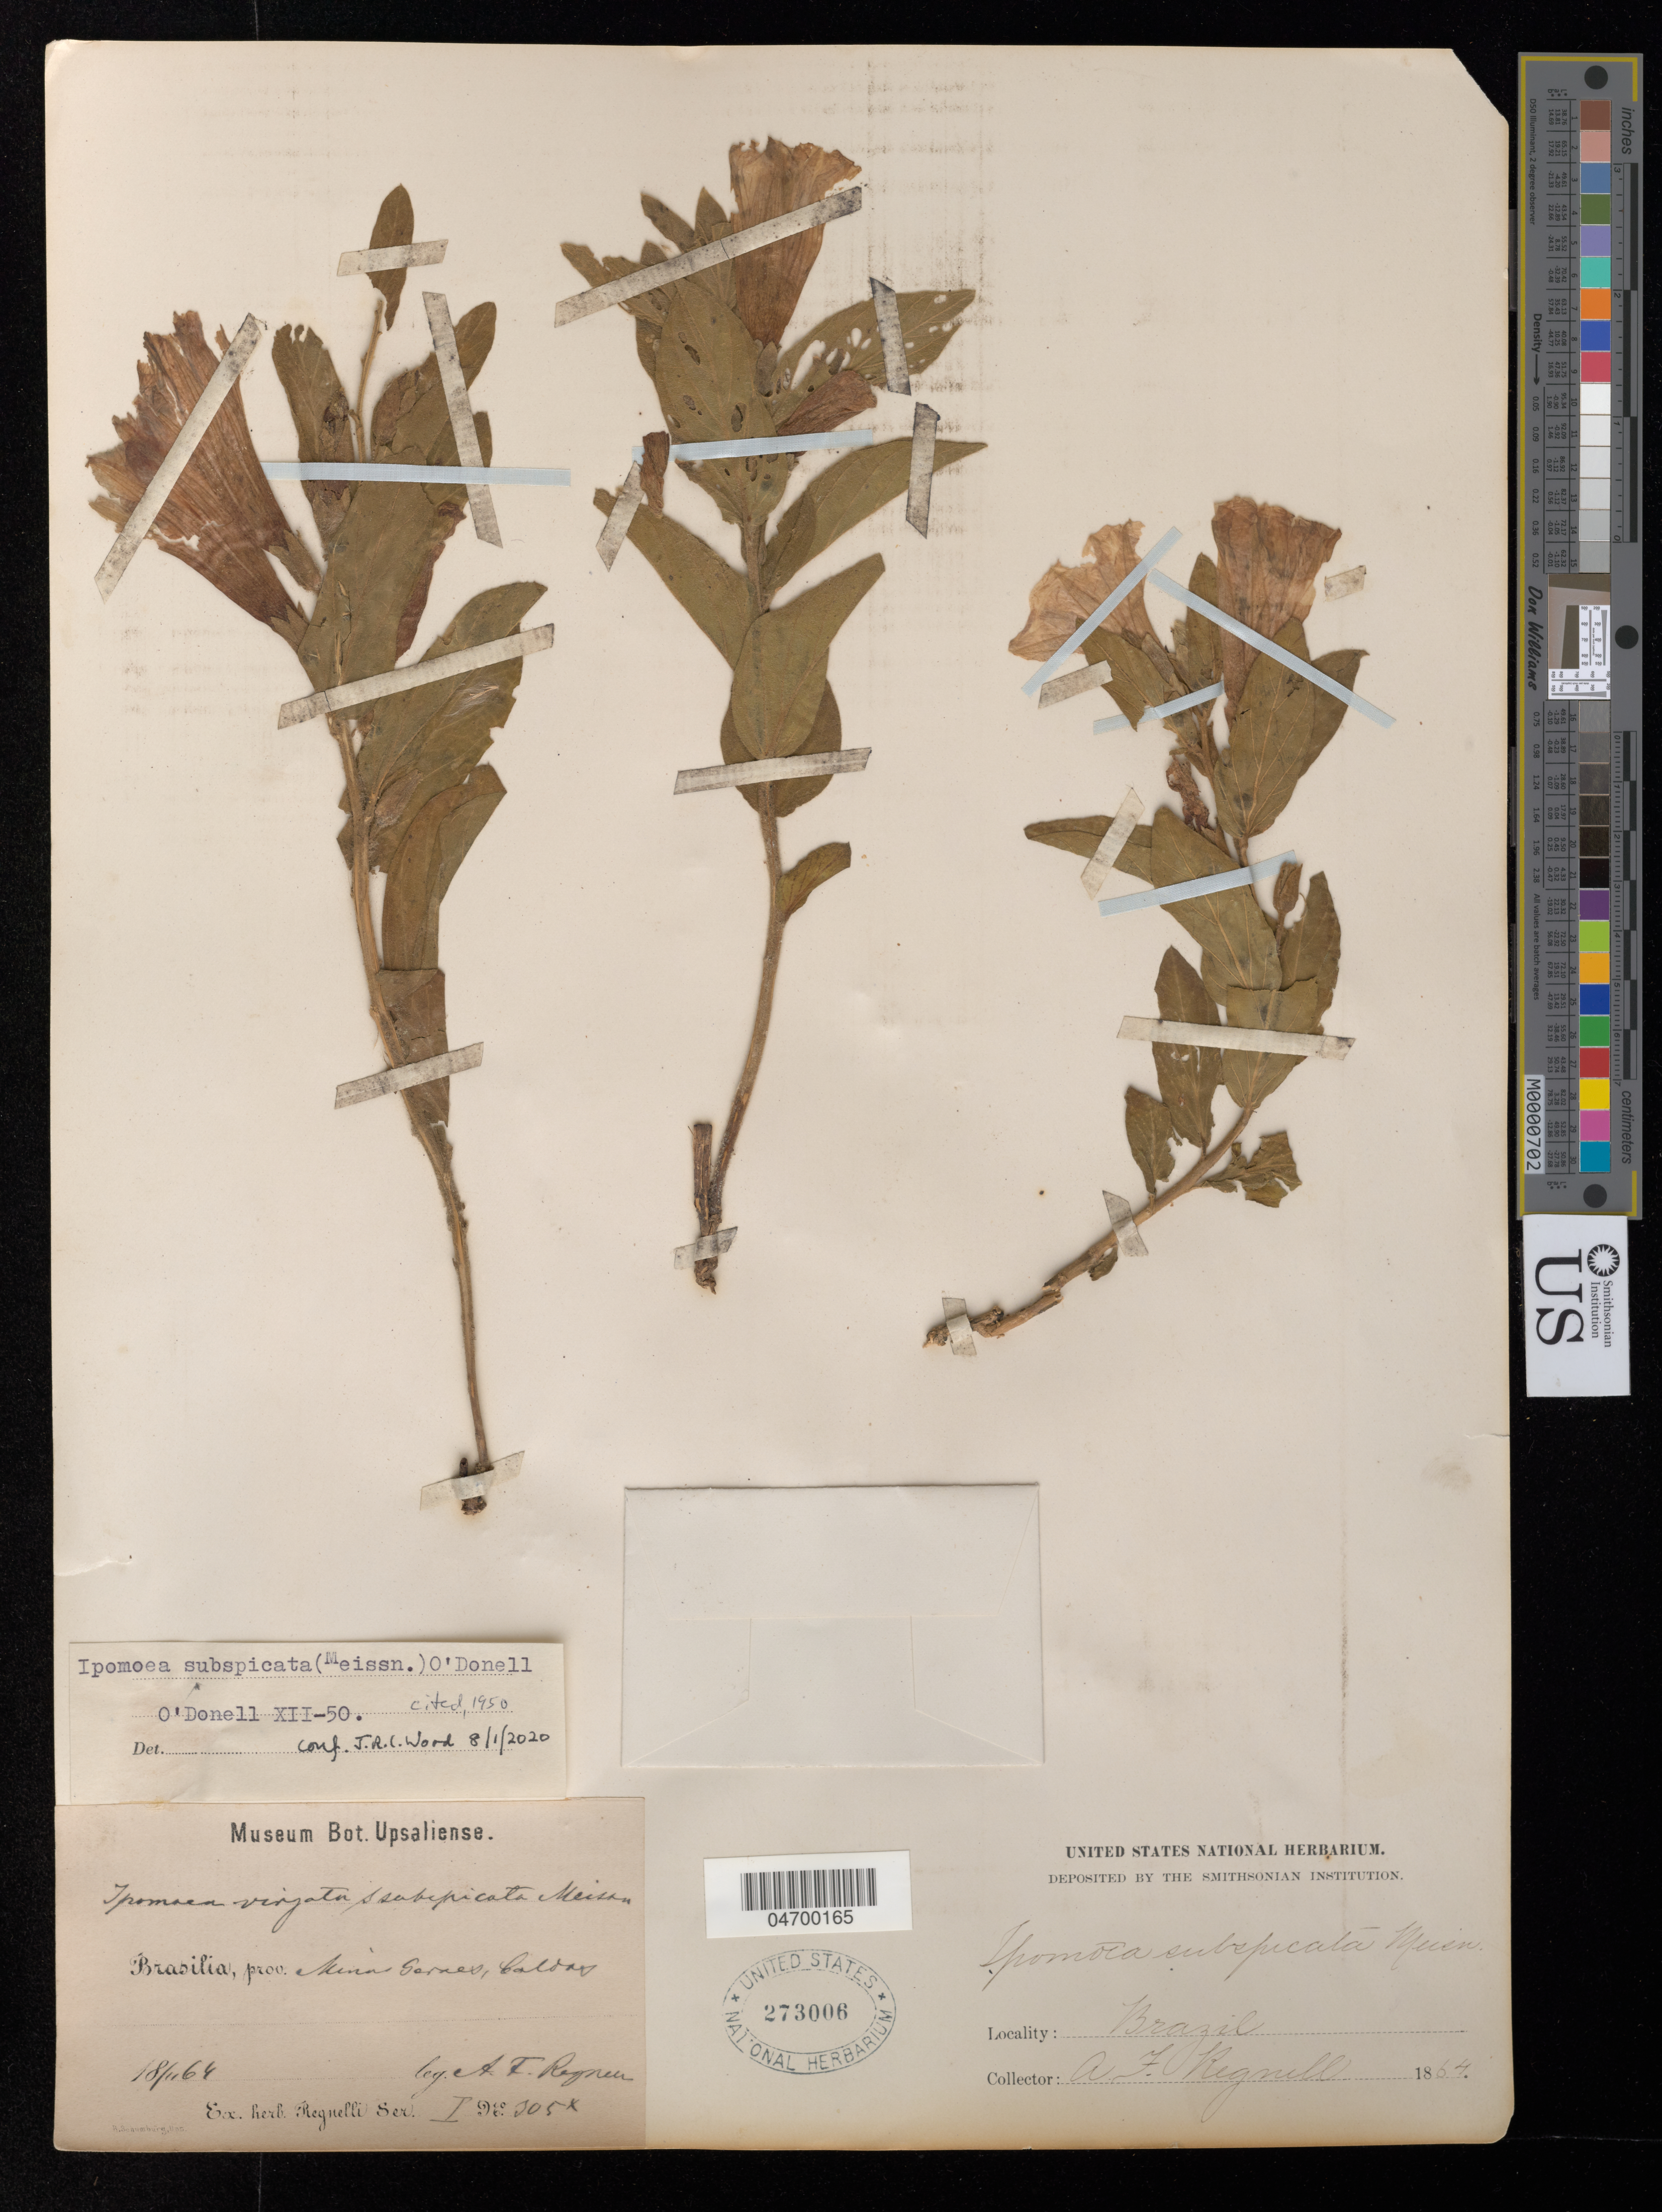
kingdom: Plantae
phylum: Tracheophyta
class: Magnoliopsida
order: Solanales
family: Convolvulaceae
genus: Ipomoea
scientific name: Ipomoea subspicata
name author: (Meisn.) O'Donell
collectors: A. Regnell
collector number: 305x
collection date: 1864-11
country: Brazil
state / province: Minas Gerais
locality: Prov. Minas Geraes, Caldas.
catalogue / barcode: US 273006